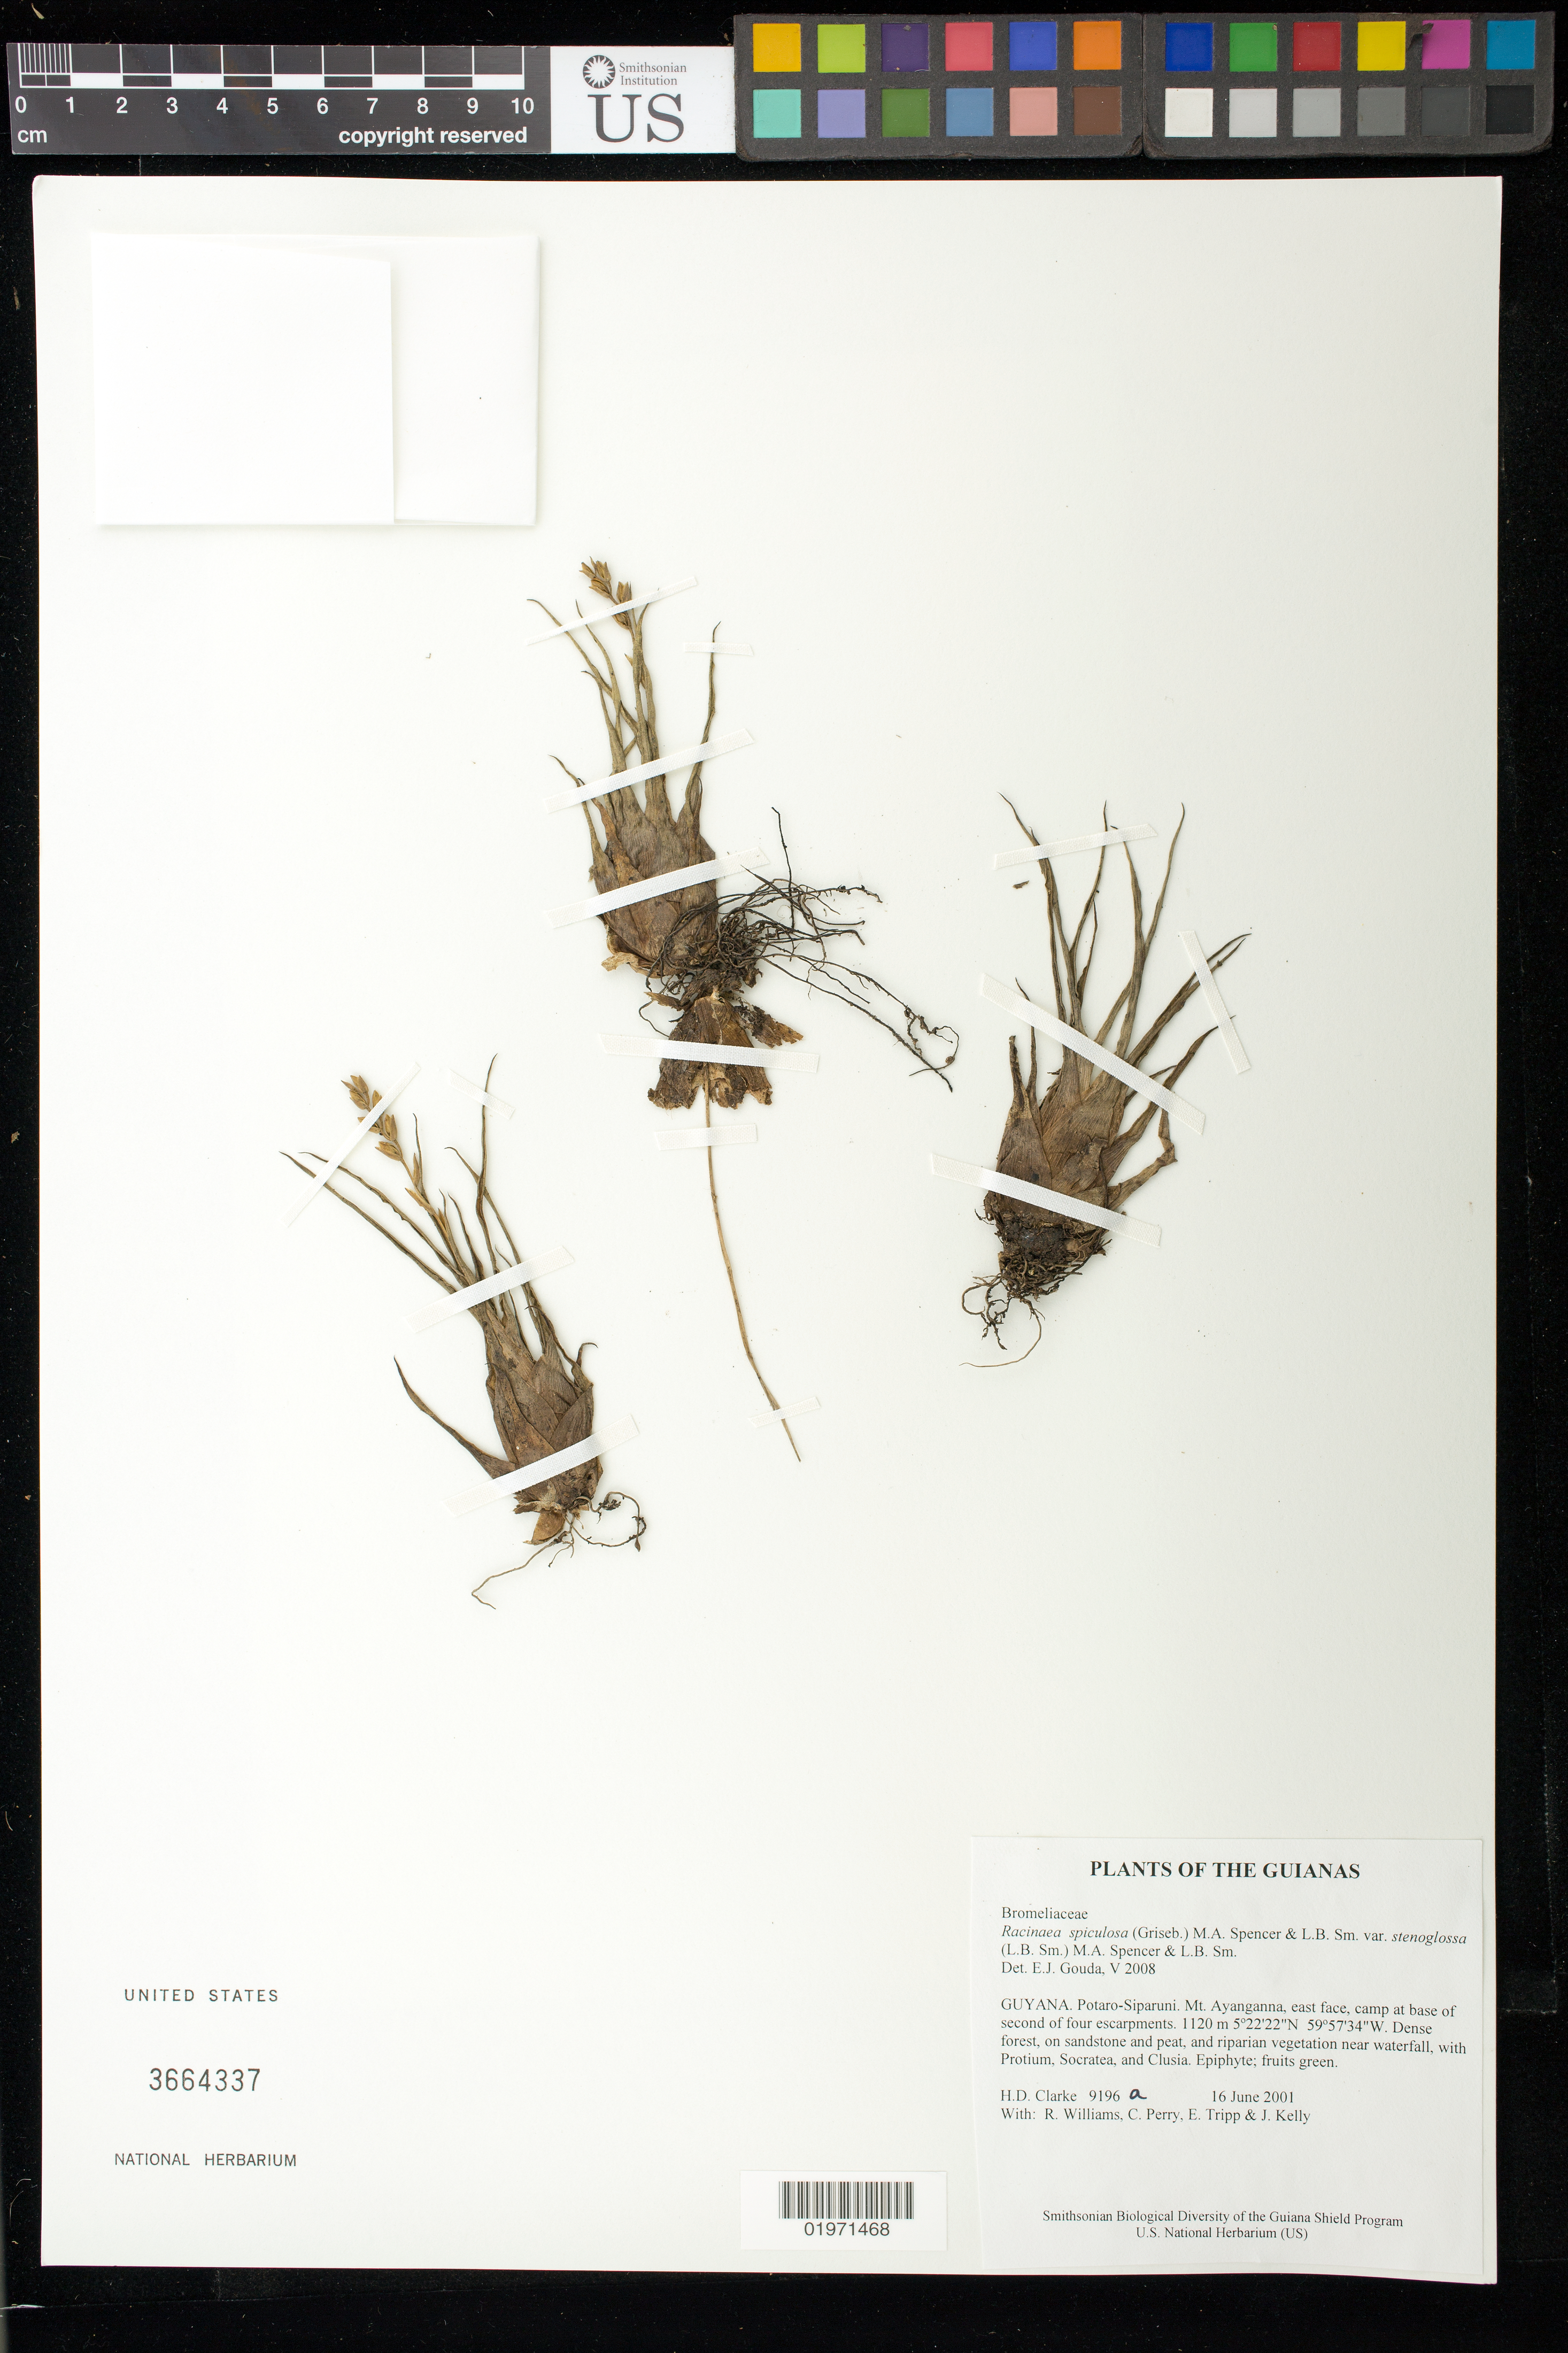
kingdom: Plantae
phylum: Tracheophyta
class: Liliopsida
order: Poales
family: Bromeliaceae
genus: Racinaea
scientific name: Racinaea spiculosa var. stenoglossa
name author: (L.B. Sm.) M.A. Spencer & L.B. Sm.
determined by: Gouda, E. J.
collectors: H. D. Clarke, R. Williams, C. Perry, E. Tripp & J. Kelly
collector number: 9196 a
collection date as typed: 16 June 2001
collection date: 2001-06-16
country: Guyana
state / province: Potaro-Siparuni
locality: Mt. Ayanganna, east face, camp at base of second of four escarpments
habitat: Dense forest, on sandstone and peat, and riparian vegetation near waterfall, with Protium, Socratea, and Clusia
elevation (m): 1120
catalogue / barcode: US 3664337